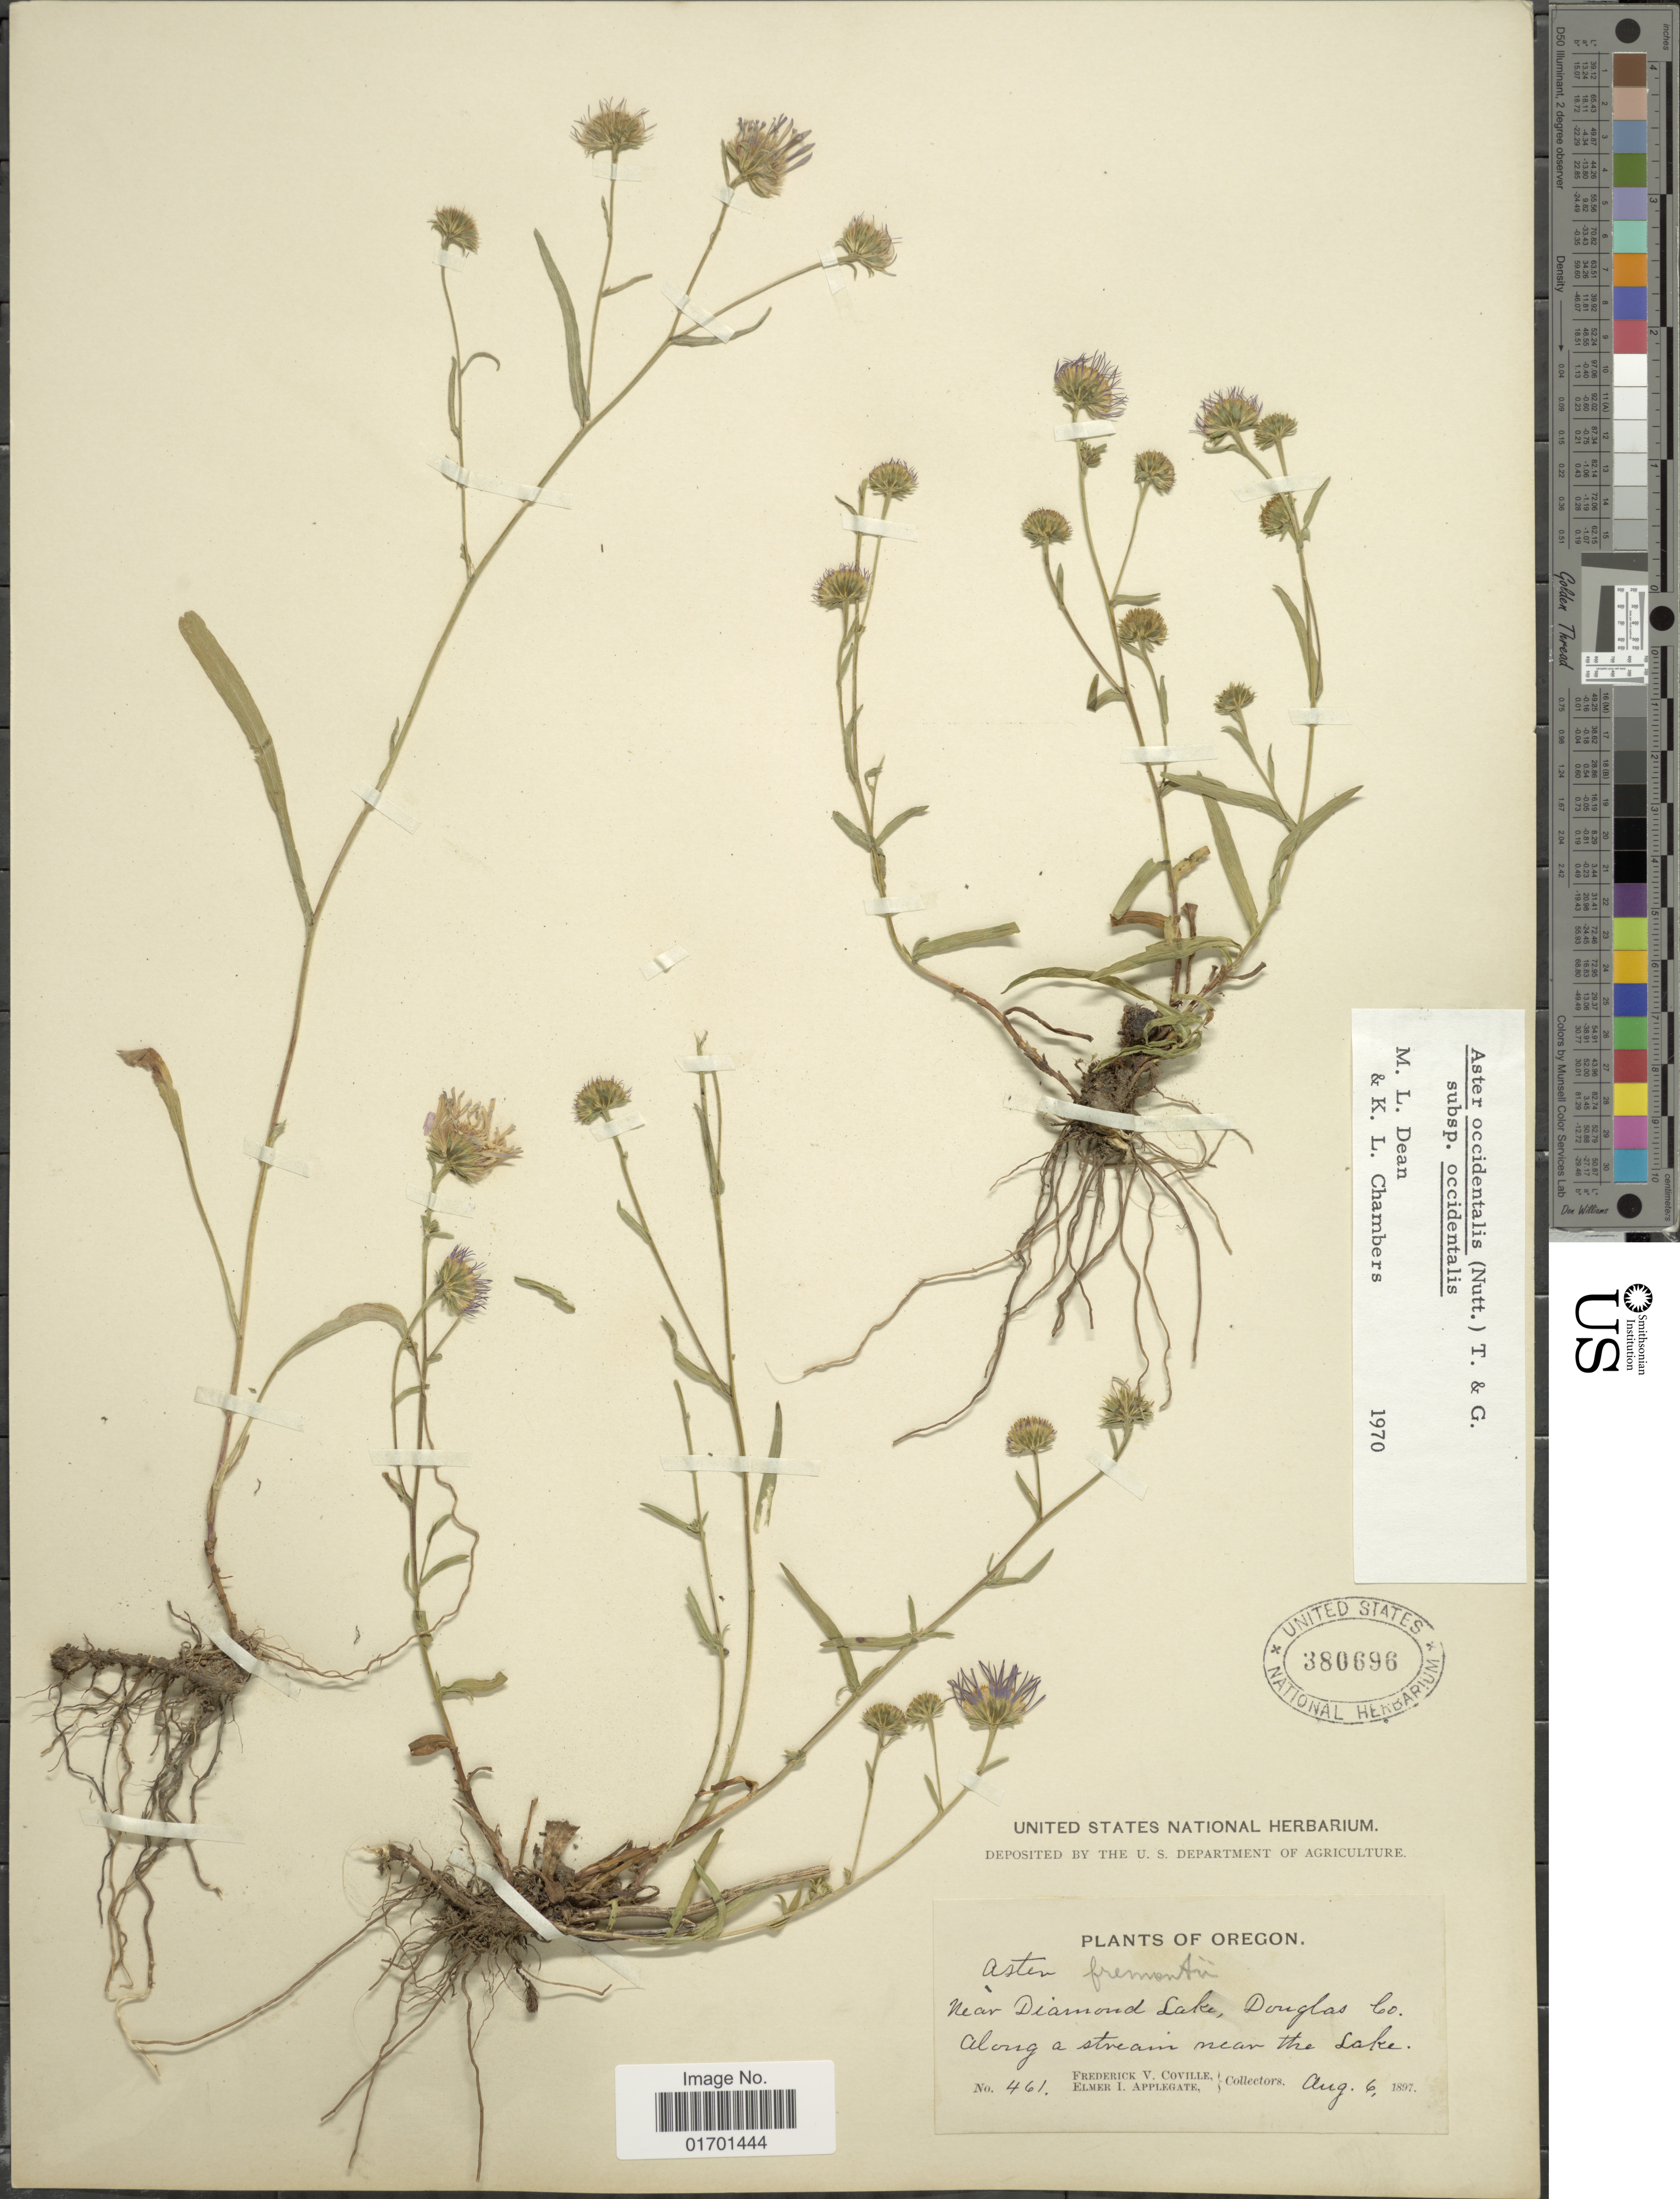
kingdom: Plantae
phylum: Tracheophyta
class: Magnoliopsida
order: Asterales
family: Asteraceae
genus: Symphyotrichum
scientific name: Symphyotrichum spathulatum var. spathulatum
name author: (Lindl.) G.L. Nesom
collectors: F. V. Coville & E. I. Applegate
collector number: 461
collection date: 1897-08-06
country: United States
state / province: Oregon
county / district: Douglas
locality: Near Diamond Lake, Douglas Co., along a stream near the Lake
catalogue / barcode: US 380696